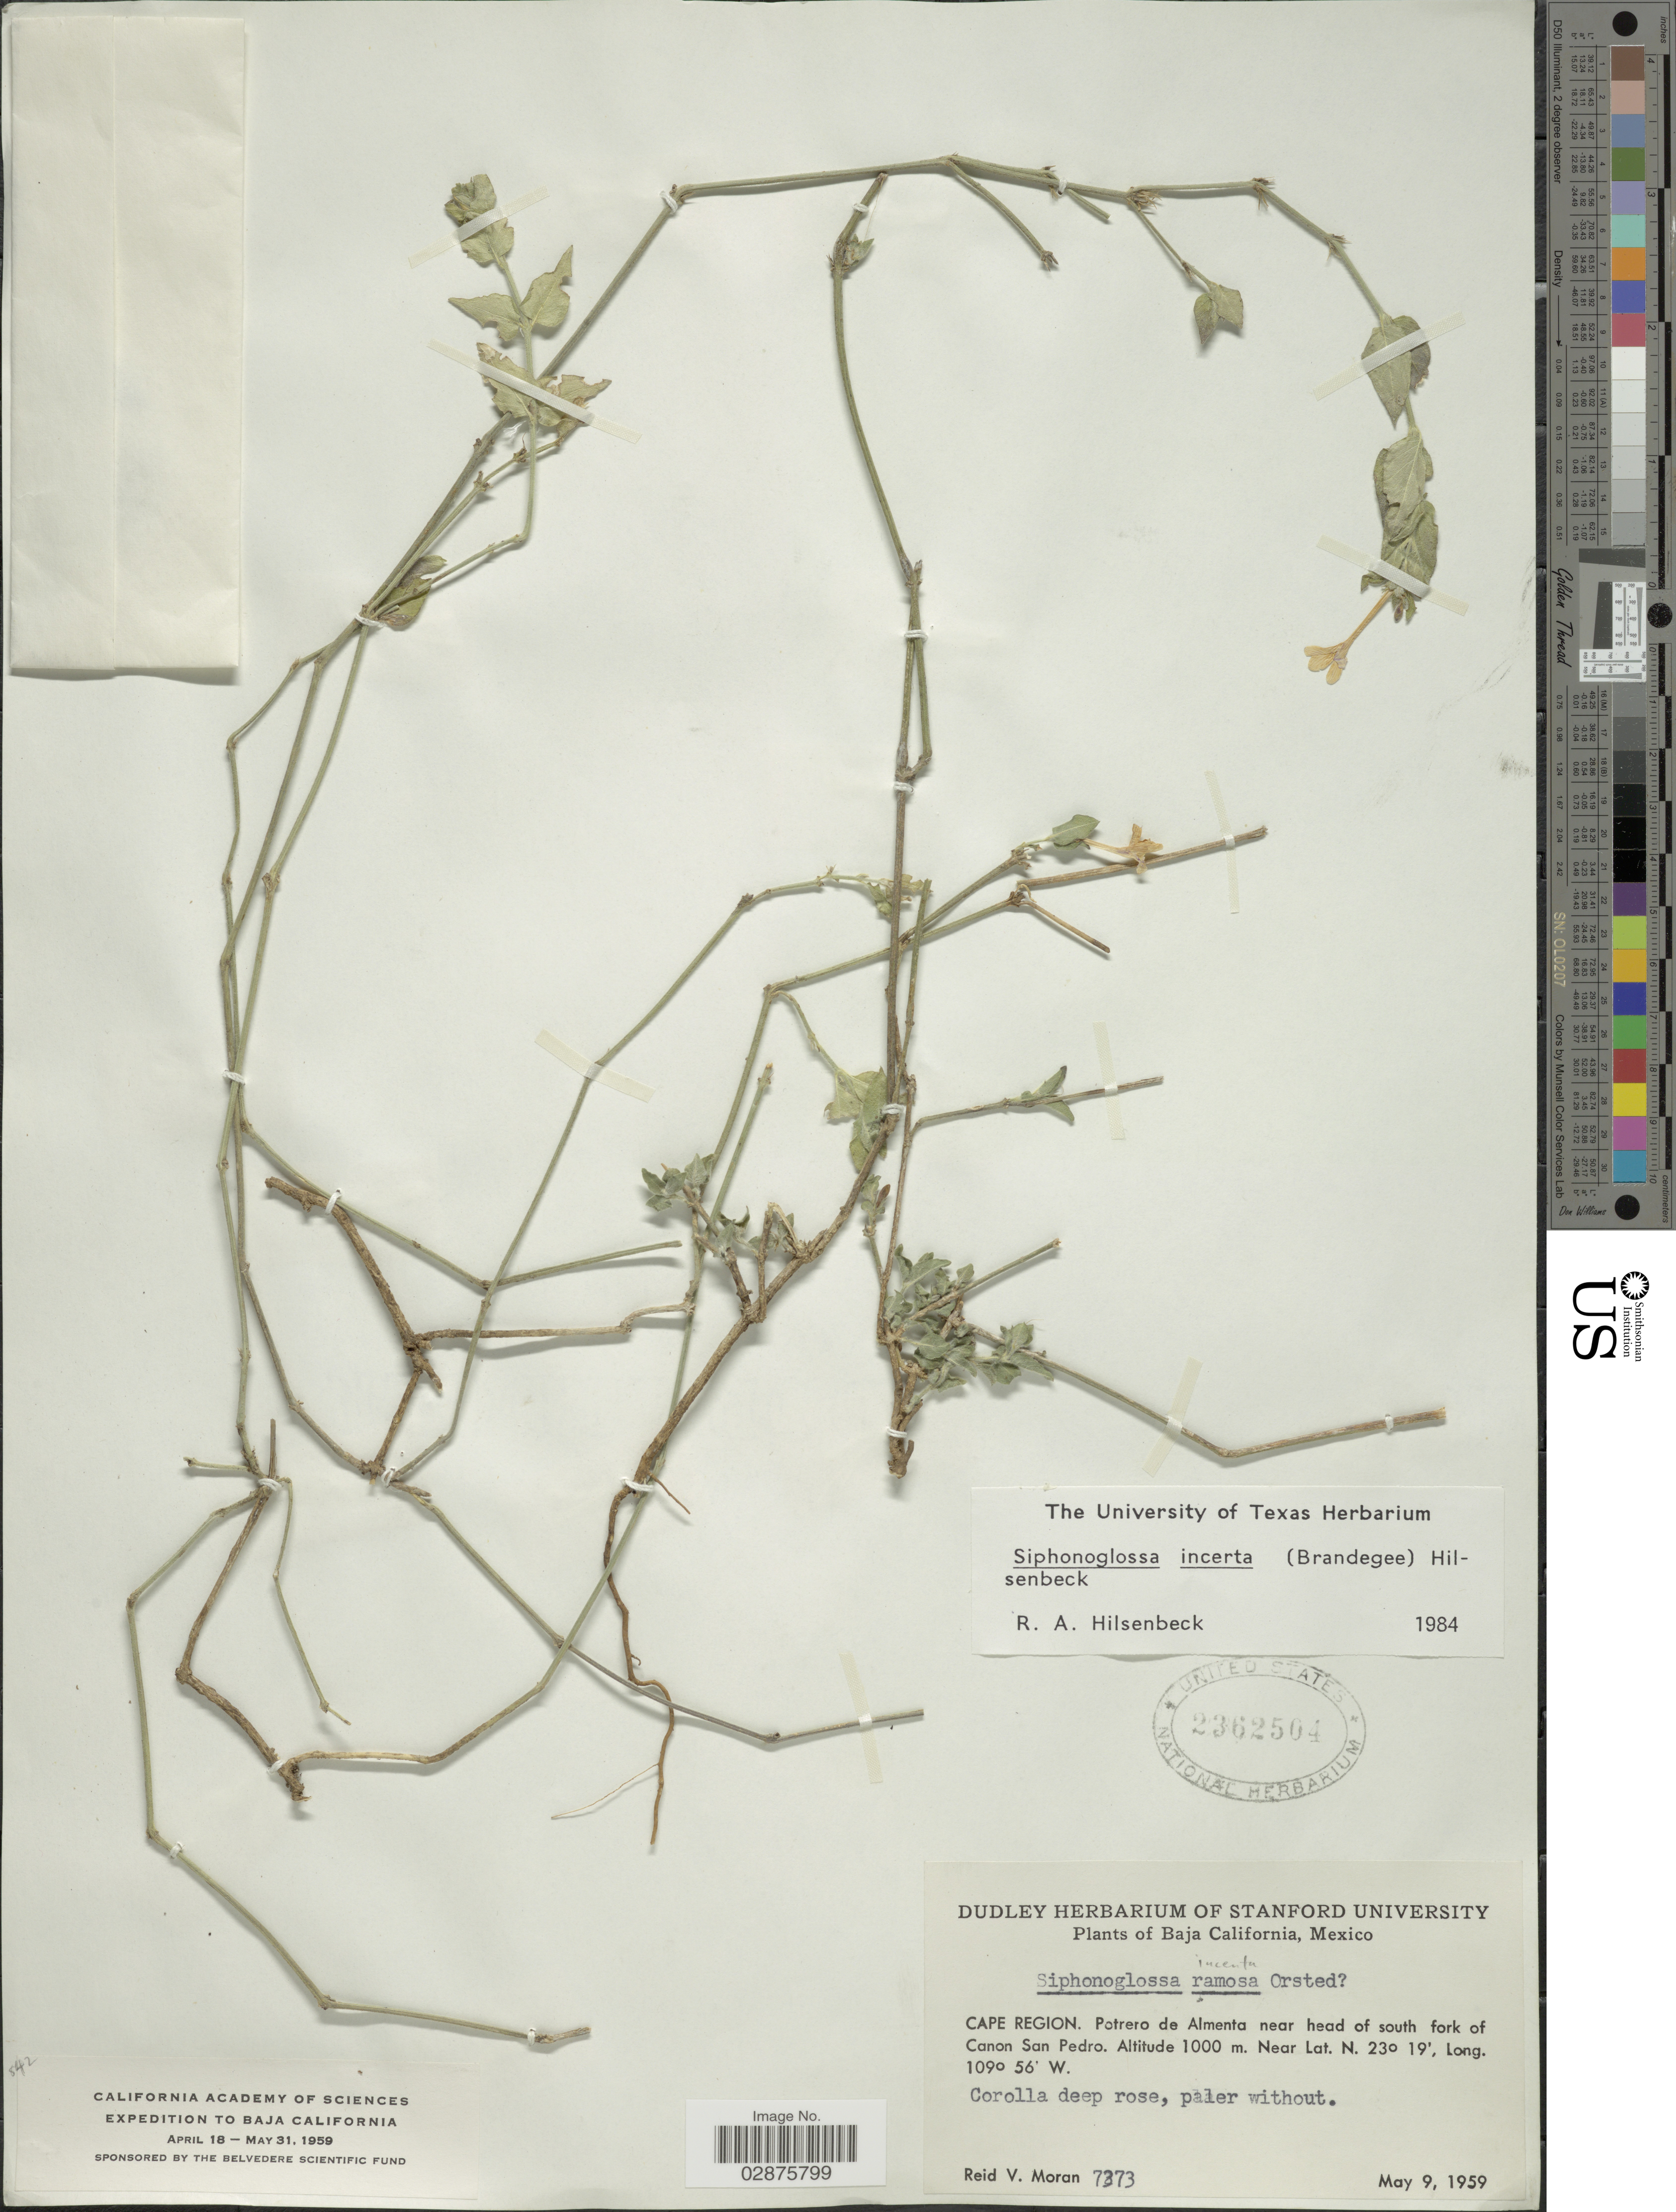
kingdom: Plantae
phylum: Tracheophyta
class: Magnoliopsida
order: Lamiales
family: Acanthaceae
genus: Justicia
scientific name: Justicia austrocapensis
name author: T.F. Daniel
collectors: R. V. Moran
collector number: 7373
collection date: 1959-05-09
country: Mexico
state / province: Baja California Sur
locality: Cape Region, Potrero de Almenta near head of south fork of Canon San Pedro.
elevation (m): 1000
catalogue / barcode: US 2362504